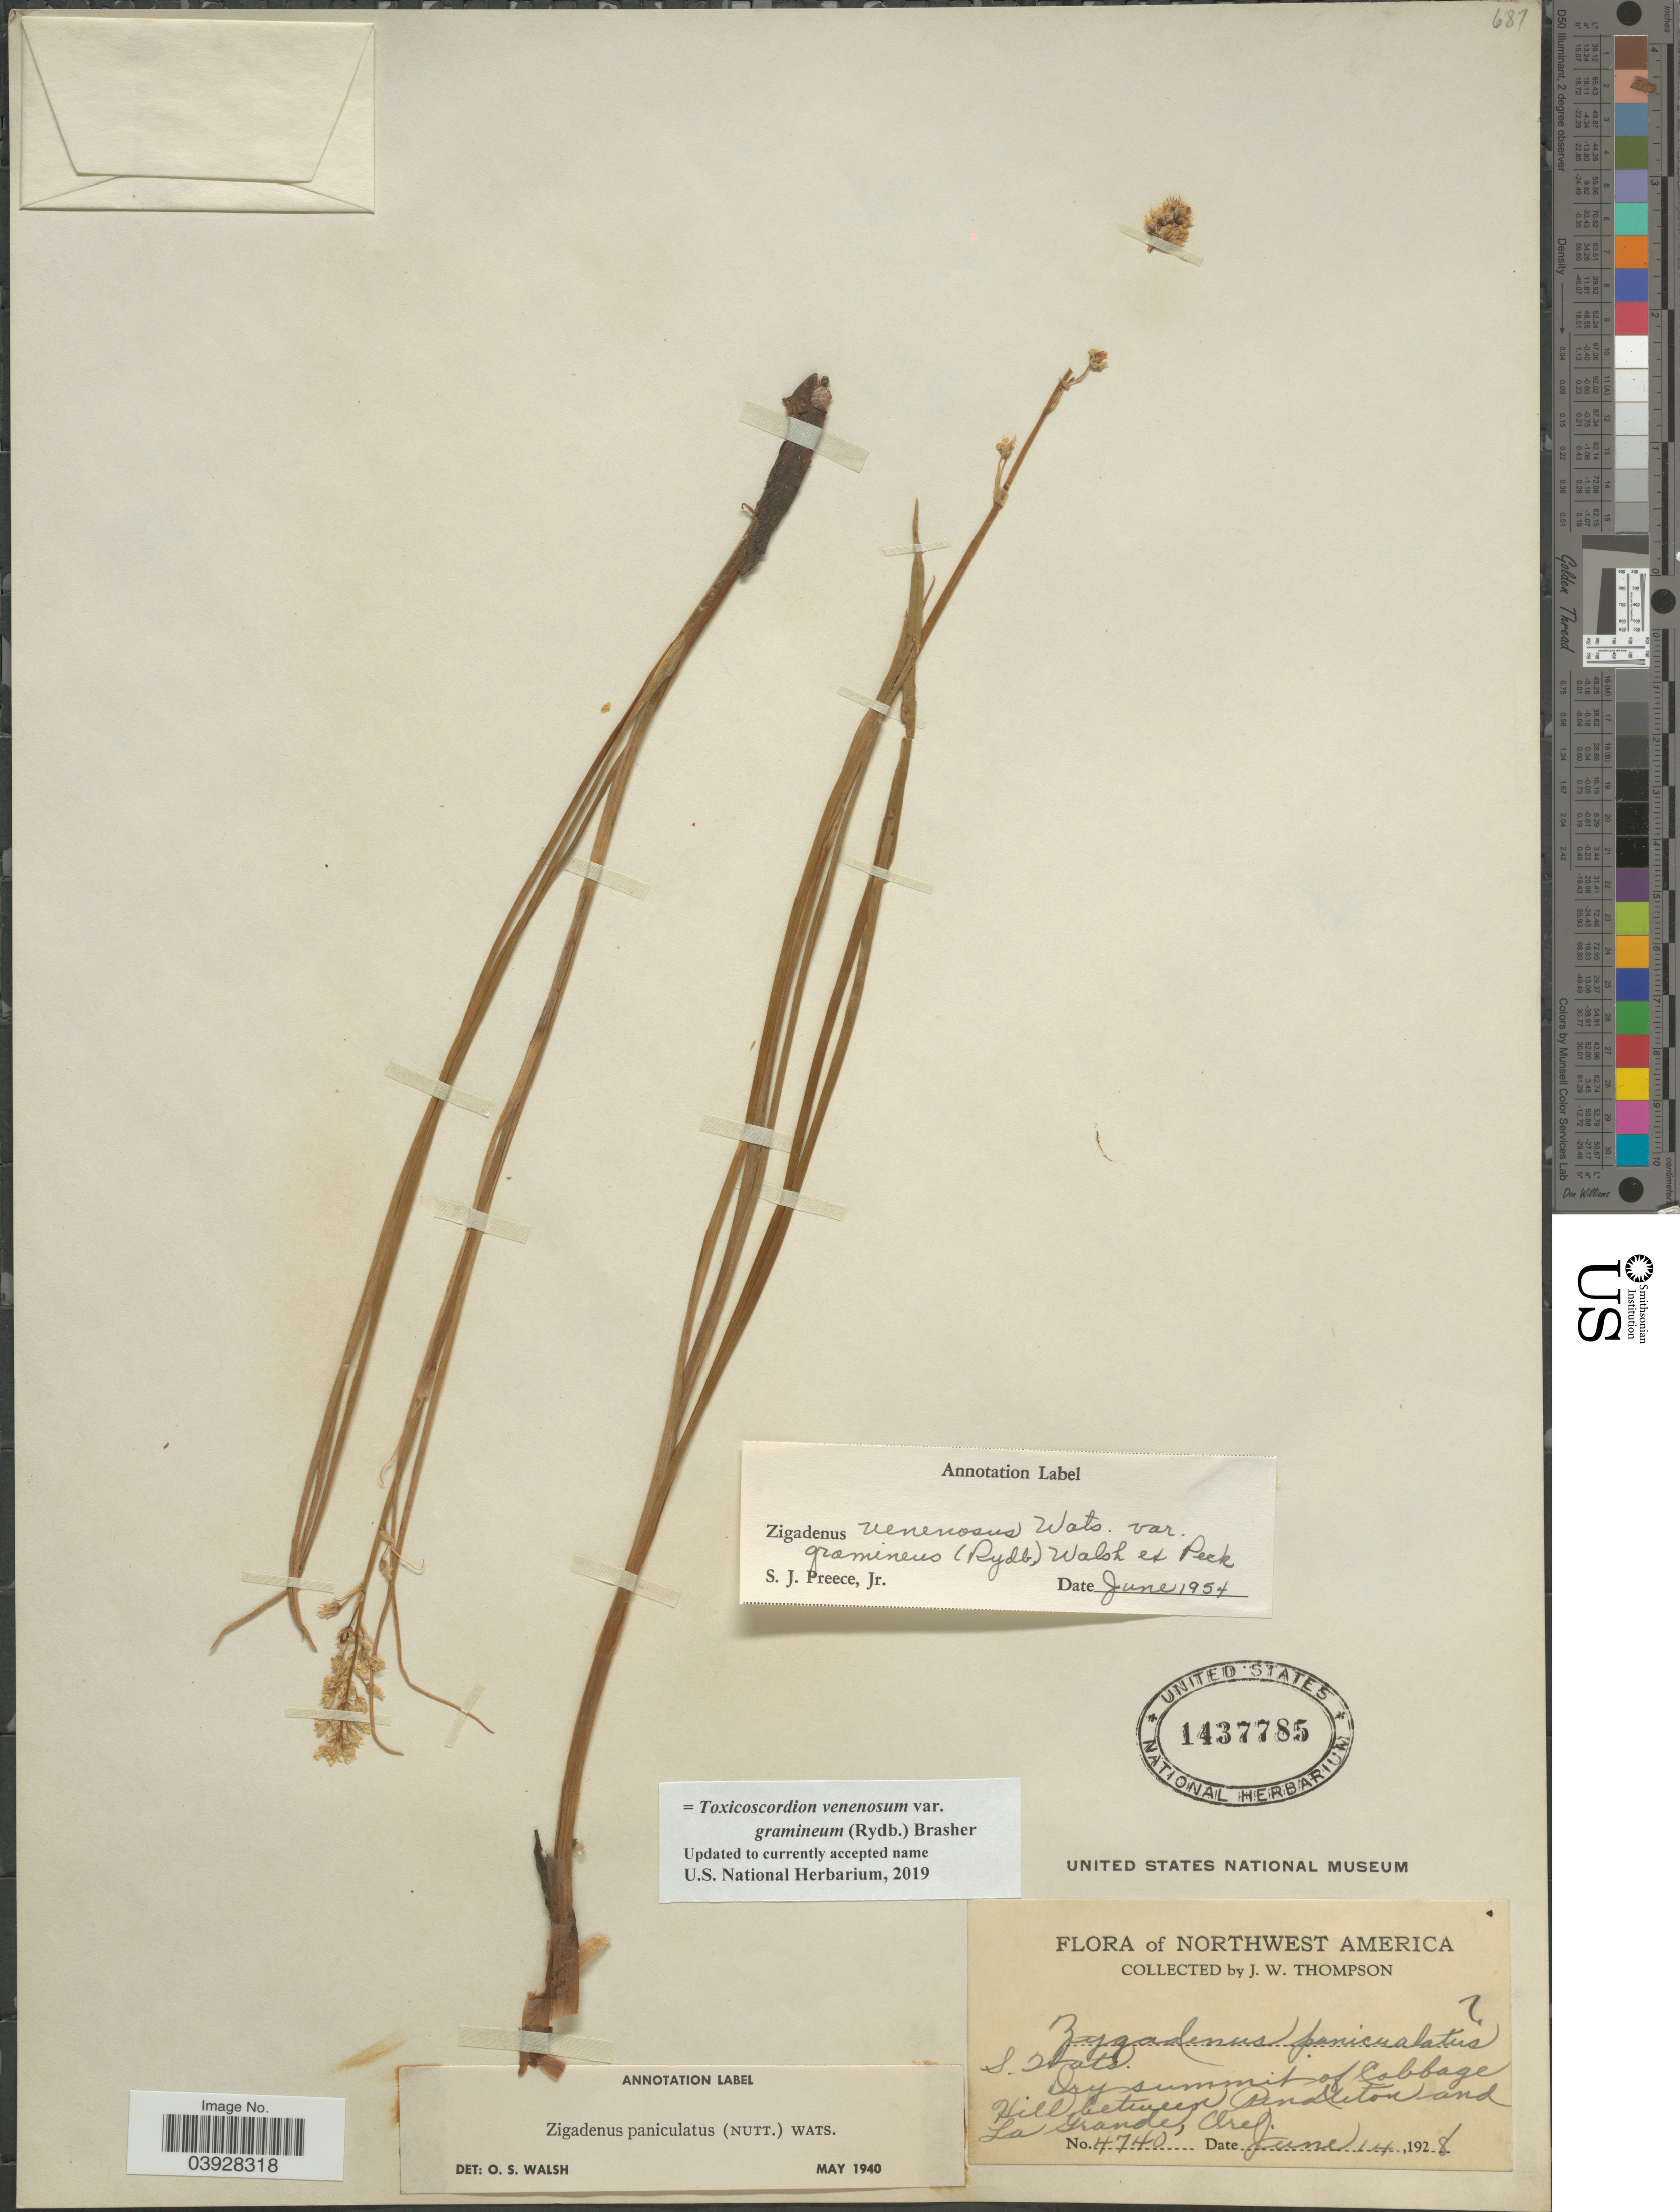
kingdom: Plantae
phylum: Tracheophyta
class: Liliopsida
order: Liliales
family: Melanthiaceae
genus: Toxicoscordion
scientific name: Toxicoscordion venenosum var. gramineum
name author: (Rydb.) Brasher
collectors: J. Thompson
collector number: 4740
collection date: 1928-06-14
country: United States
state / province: Oregon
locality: Dry summit of Cobbage Hill between Pendleton and La Grande.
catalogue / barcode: US 1437785